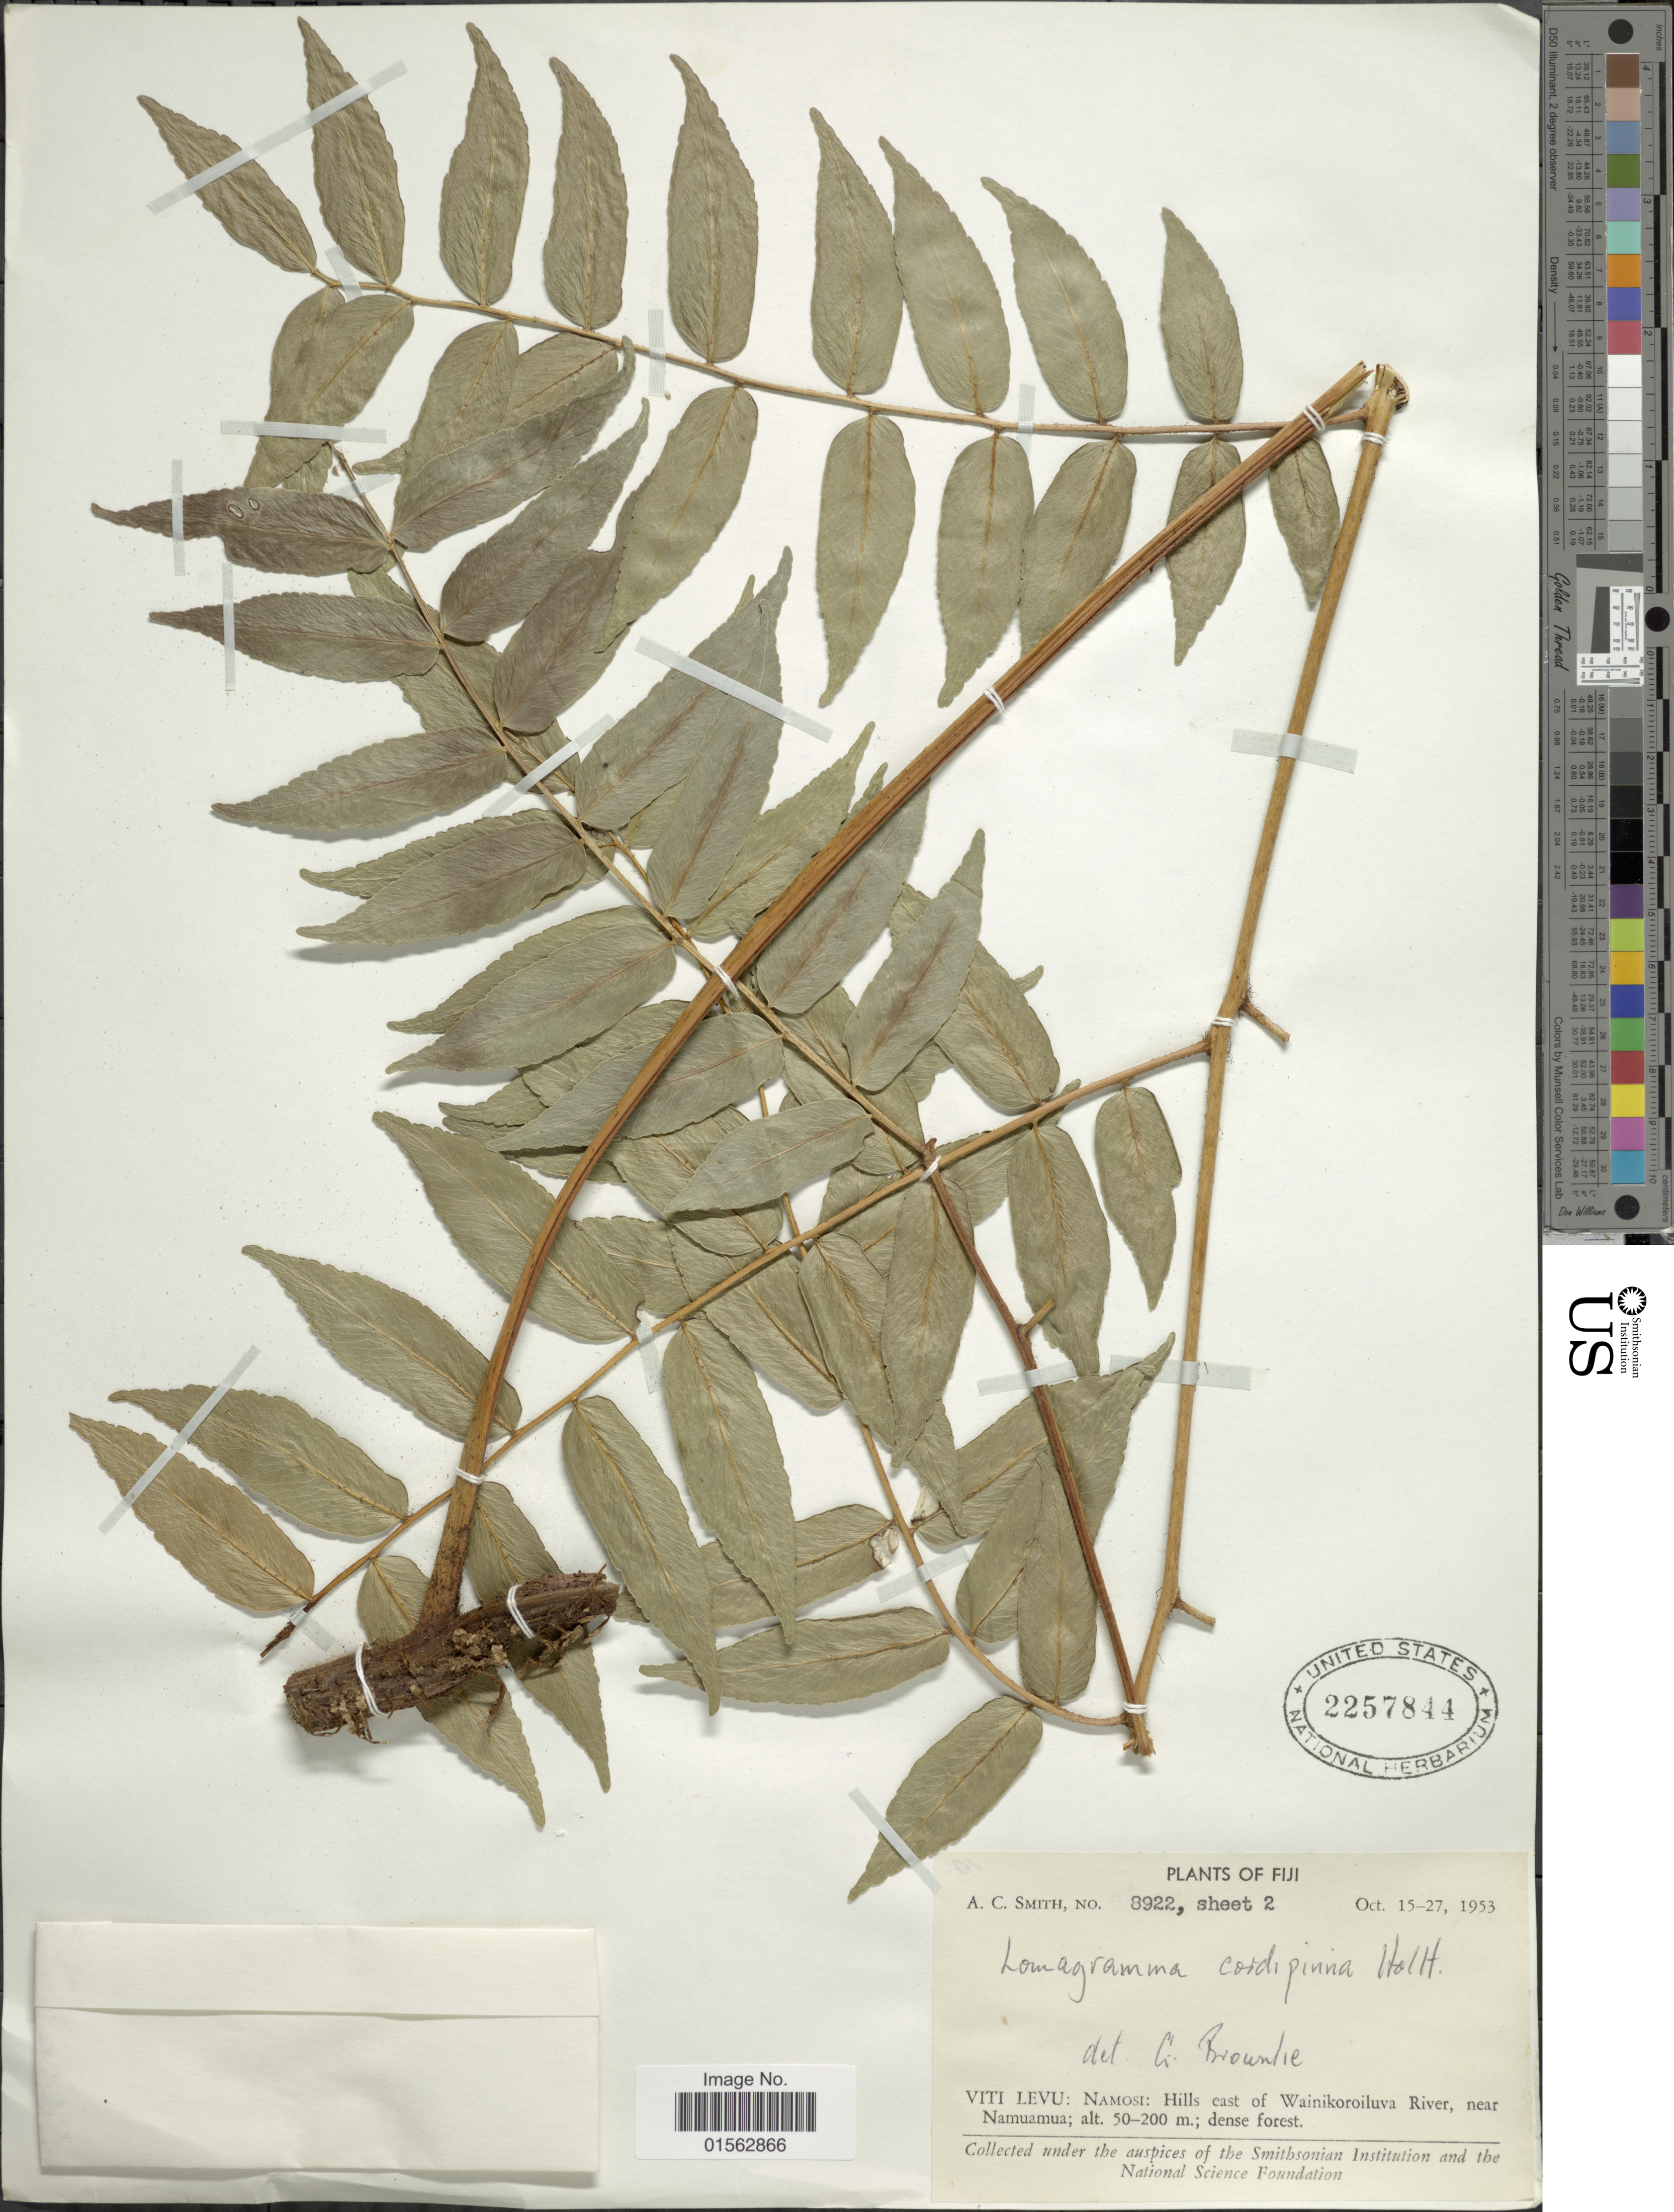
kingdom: Plantae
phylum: Tracheophyta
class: Polypodiopsida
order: Polypodiales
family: Dryopteridaceae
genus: Lomagramma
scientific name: Lomagramma cordipinna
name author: Holttum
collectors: A. C. Smith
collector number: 8922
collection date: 1953-10-15/1953-10-27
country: Fiji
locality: Fiji, Viti Levu: Namosi: Hills east of Wainikoroiluva River, near Namuamua; dense forest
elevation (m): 50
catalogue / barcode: US 2257844